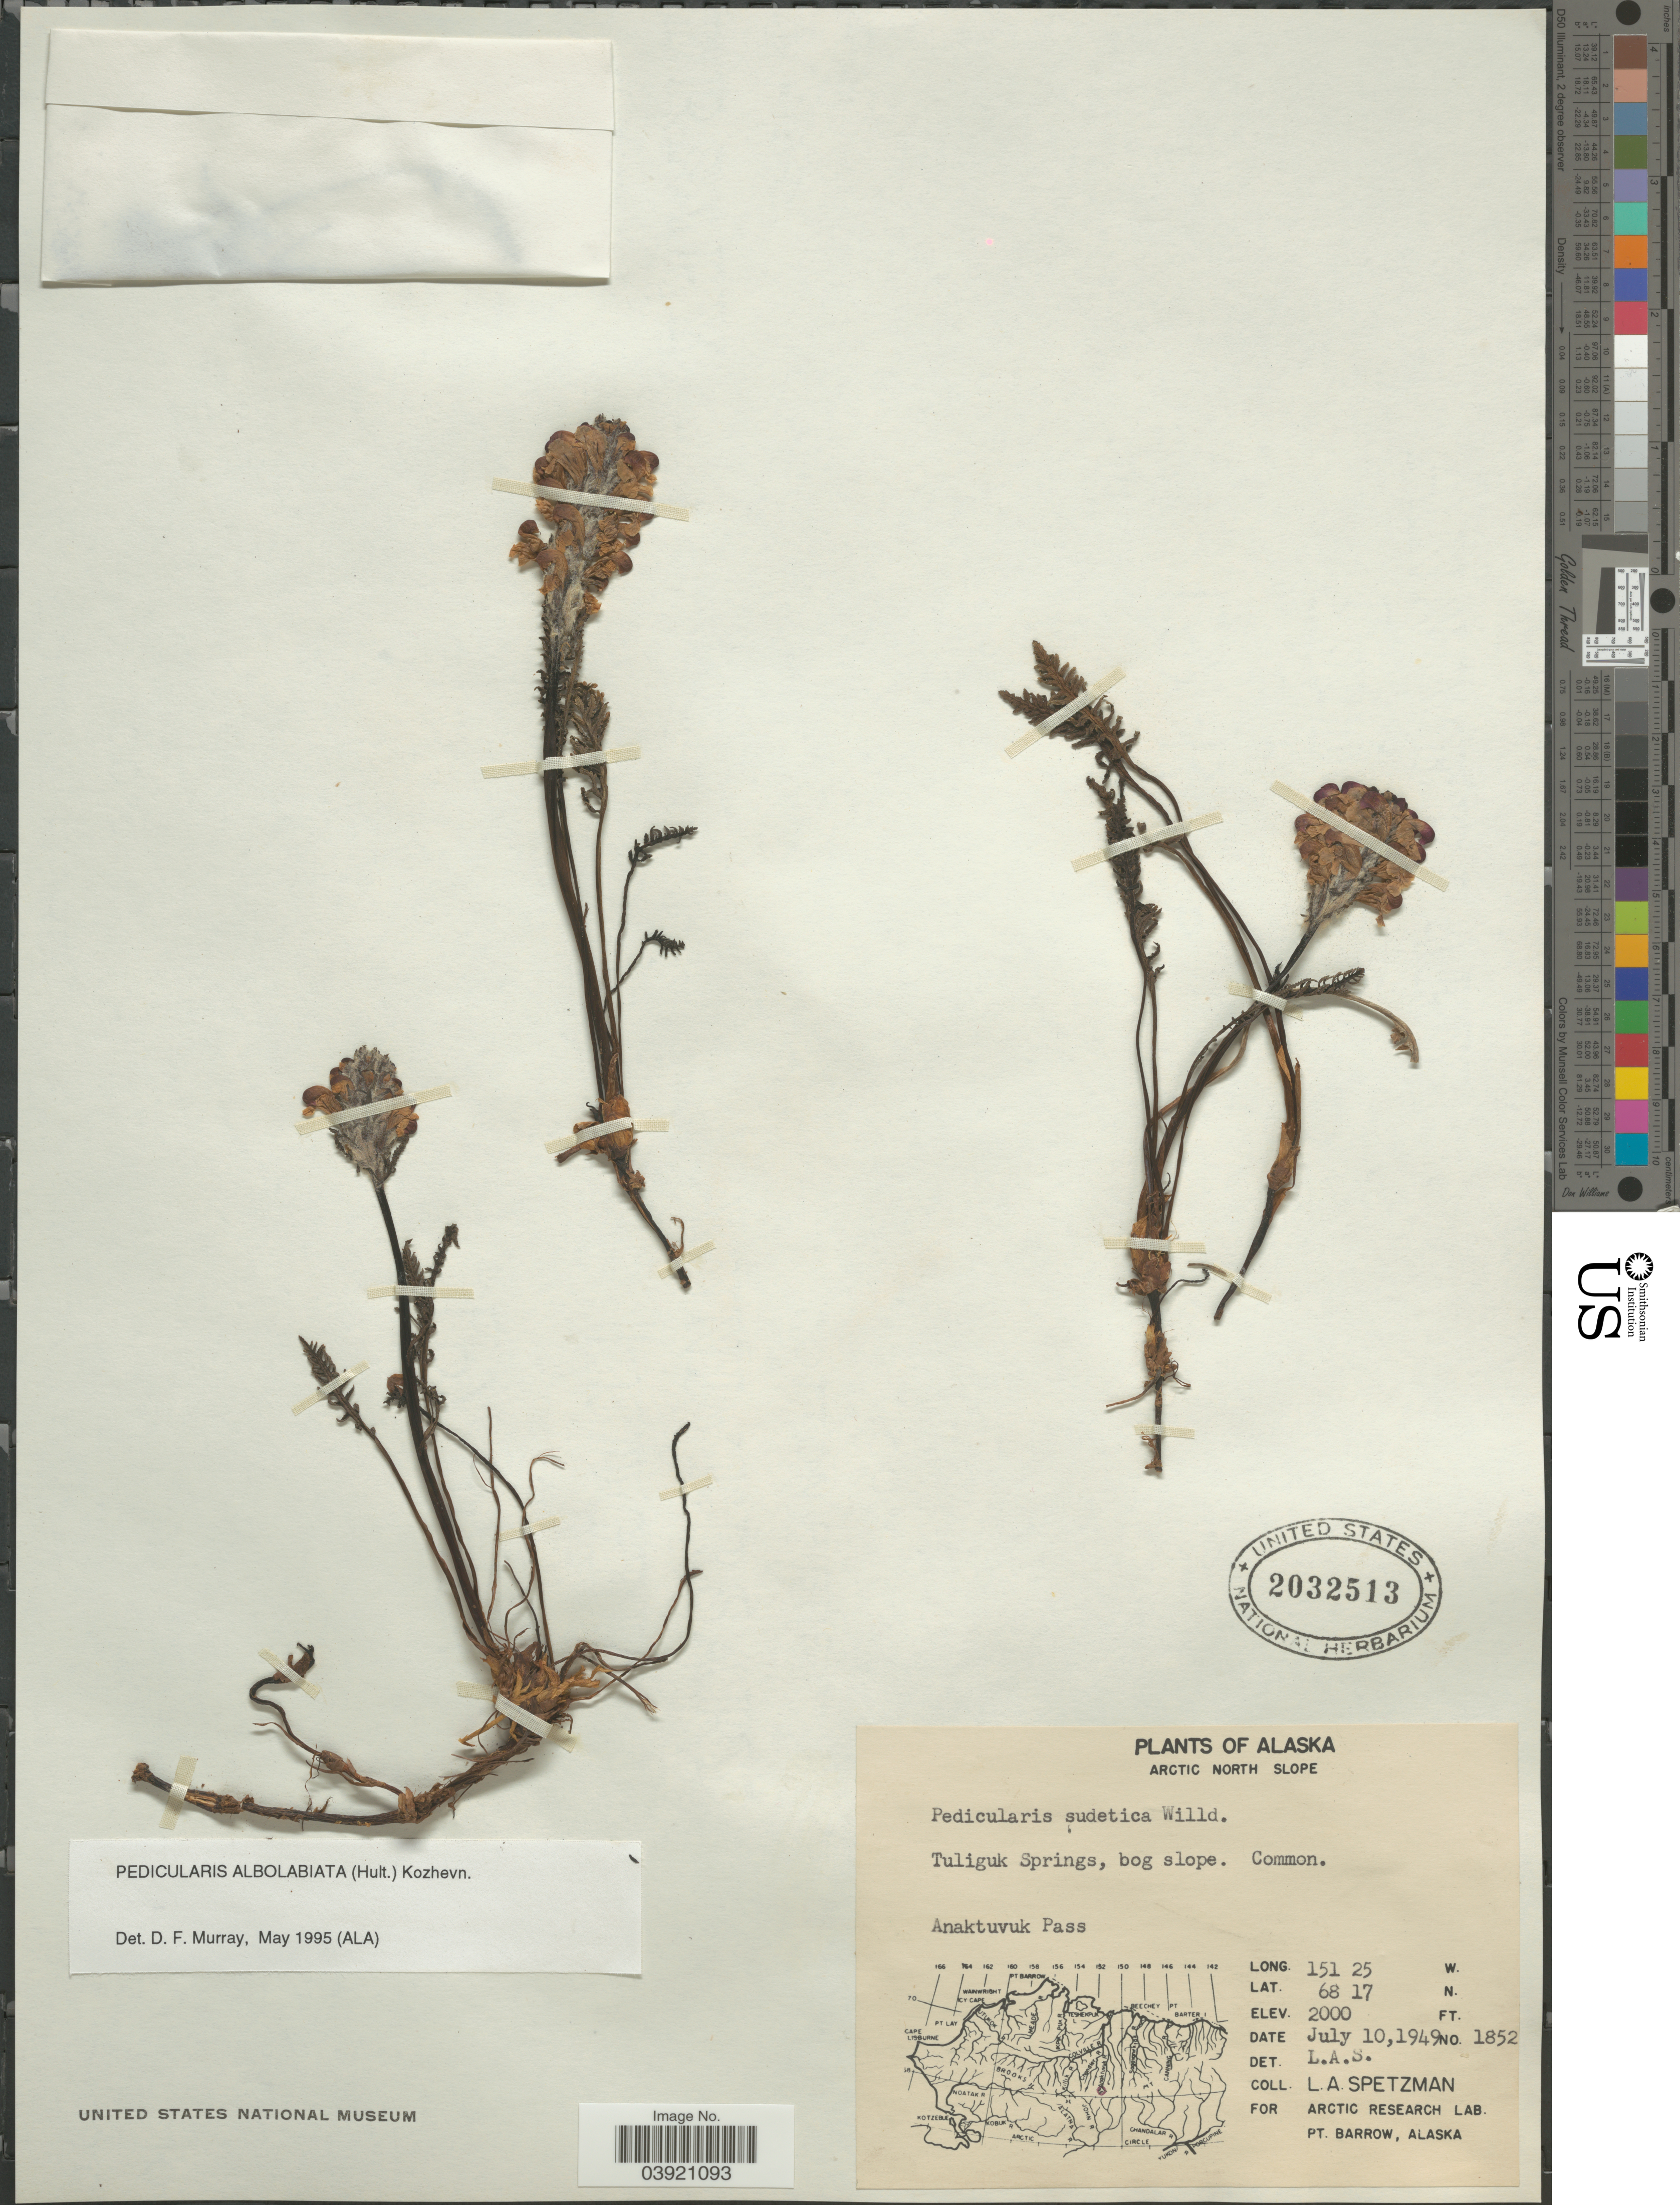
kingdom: Plantae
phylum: Tracheophyta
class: Magnoliopsida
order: Lamiales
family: Orobanchaceae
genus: Pedicularis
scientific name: Pedicularis albolabiata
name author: (Hultén) Kozhevn.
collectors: L. Spetzman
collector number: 1852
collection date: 1949-07-10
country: United States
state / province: Alaska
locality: Arctic North Slope. Tuliguk Springs, bog slope. Anaktuvuk Pass.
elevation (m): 610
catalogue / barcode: US 2032513